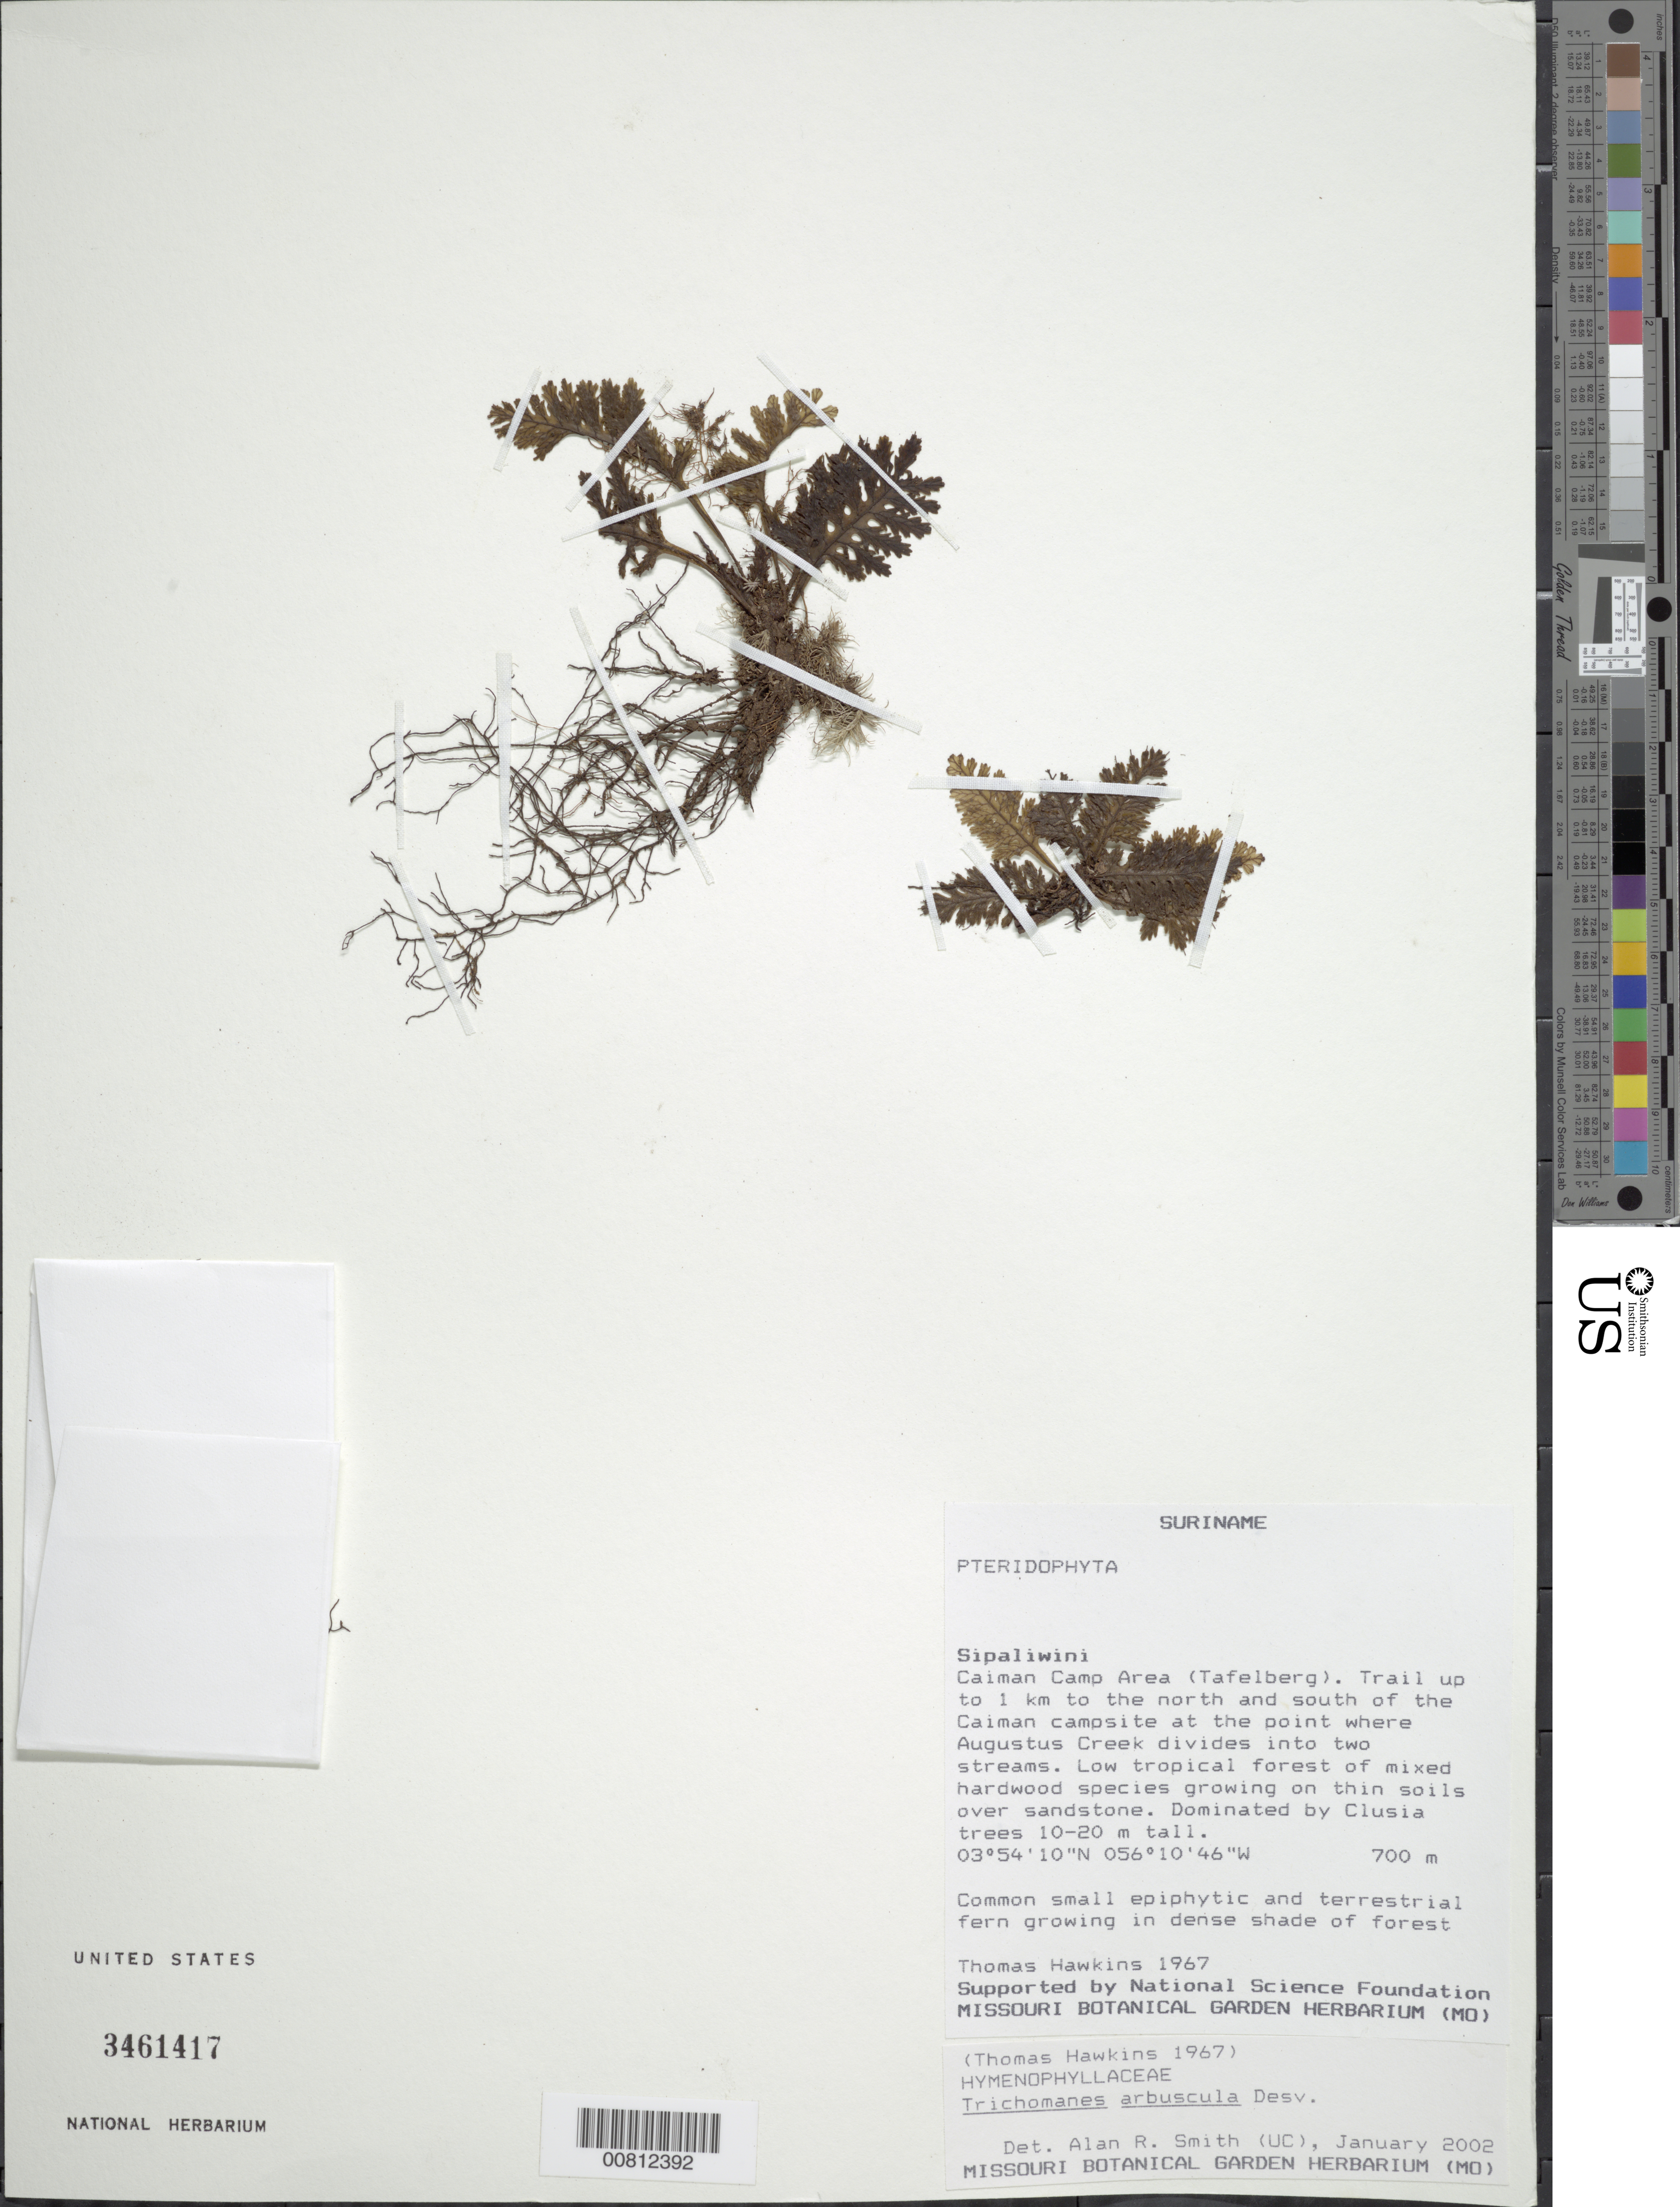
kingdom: Plantae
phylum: Tracheophyta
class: Polypodiopsida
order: Hymenophyllales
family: Hymenophyllaceae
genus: Trichomanes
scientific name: Trichomanes arbuscula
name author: Desv.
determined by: Smith, Alan R., (UC)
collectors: T. Hawkins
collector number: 1967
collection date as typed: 22-Jun-01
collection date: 2001-06-22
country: Suriname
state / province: Sipaliwini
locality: Tafelberg (Table Mountain), Caiman Camp Area, at the point where Augustus Creek divides into two streams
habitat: Low tropical forest of mixed hardwood species growing on thin soils over sandstone; dominated by Clusia trees 10-20 m tall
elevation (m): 700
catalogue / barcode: US 3461417